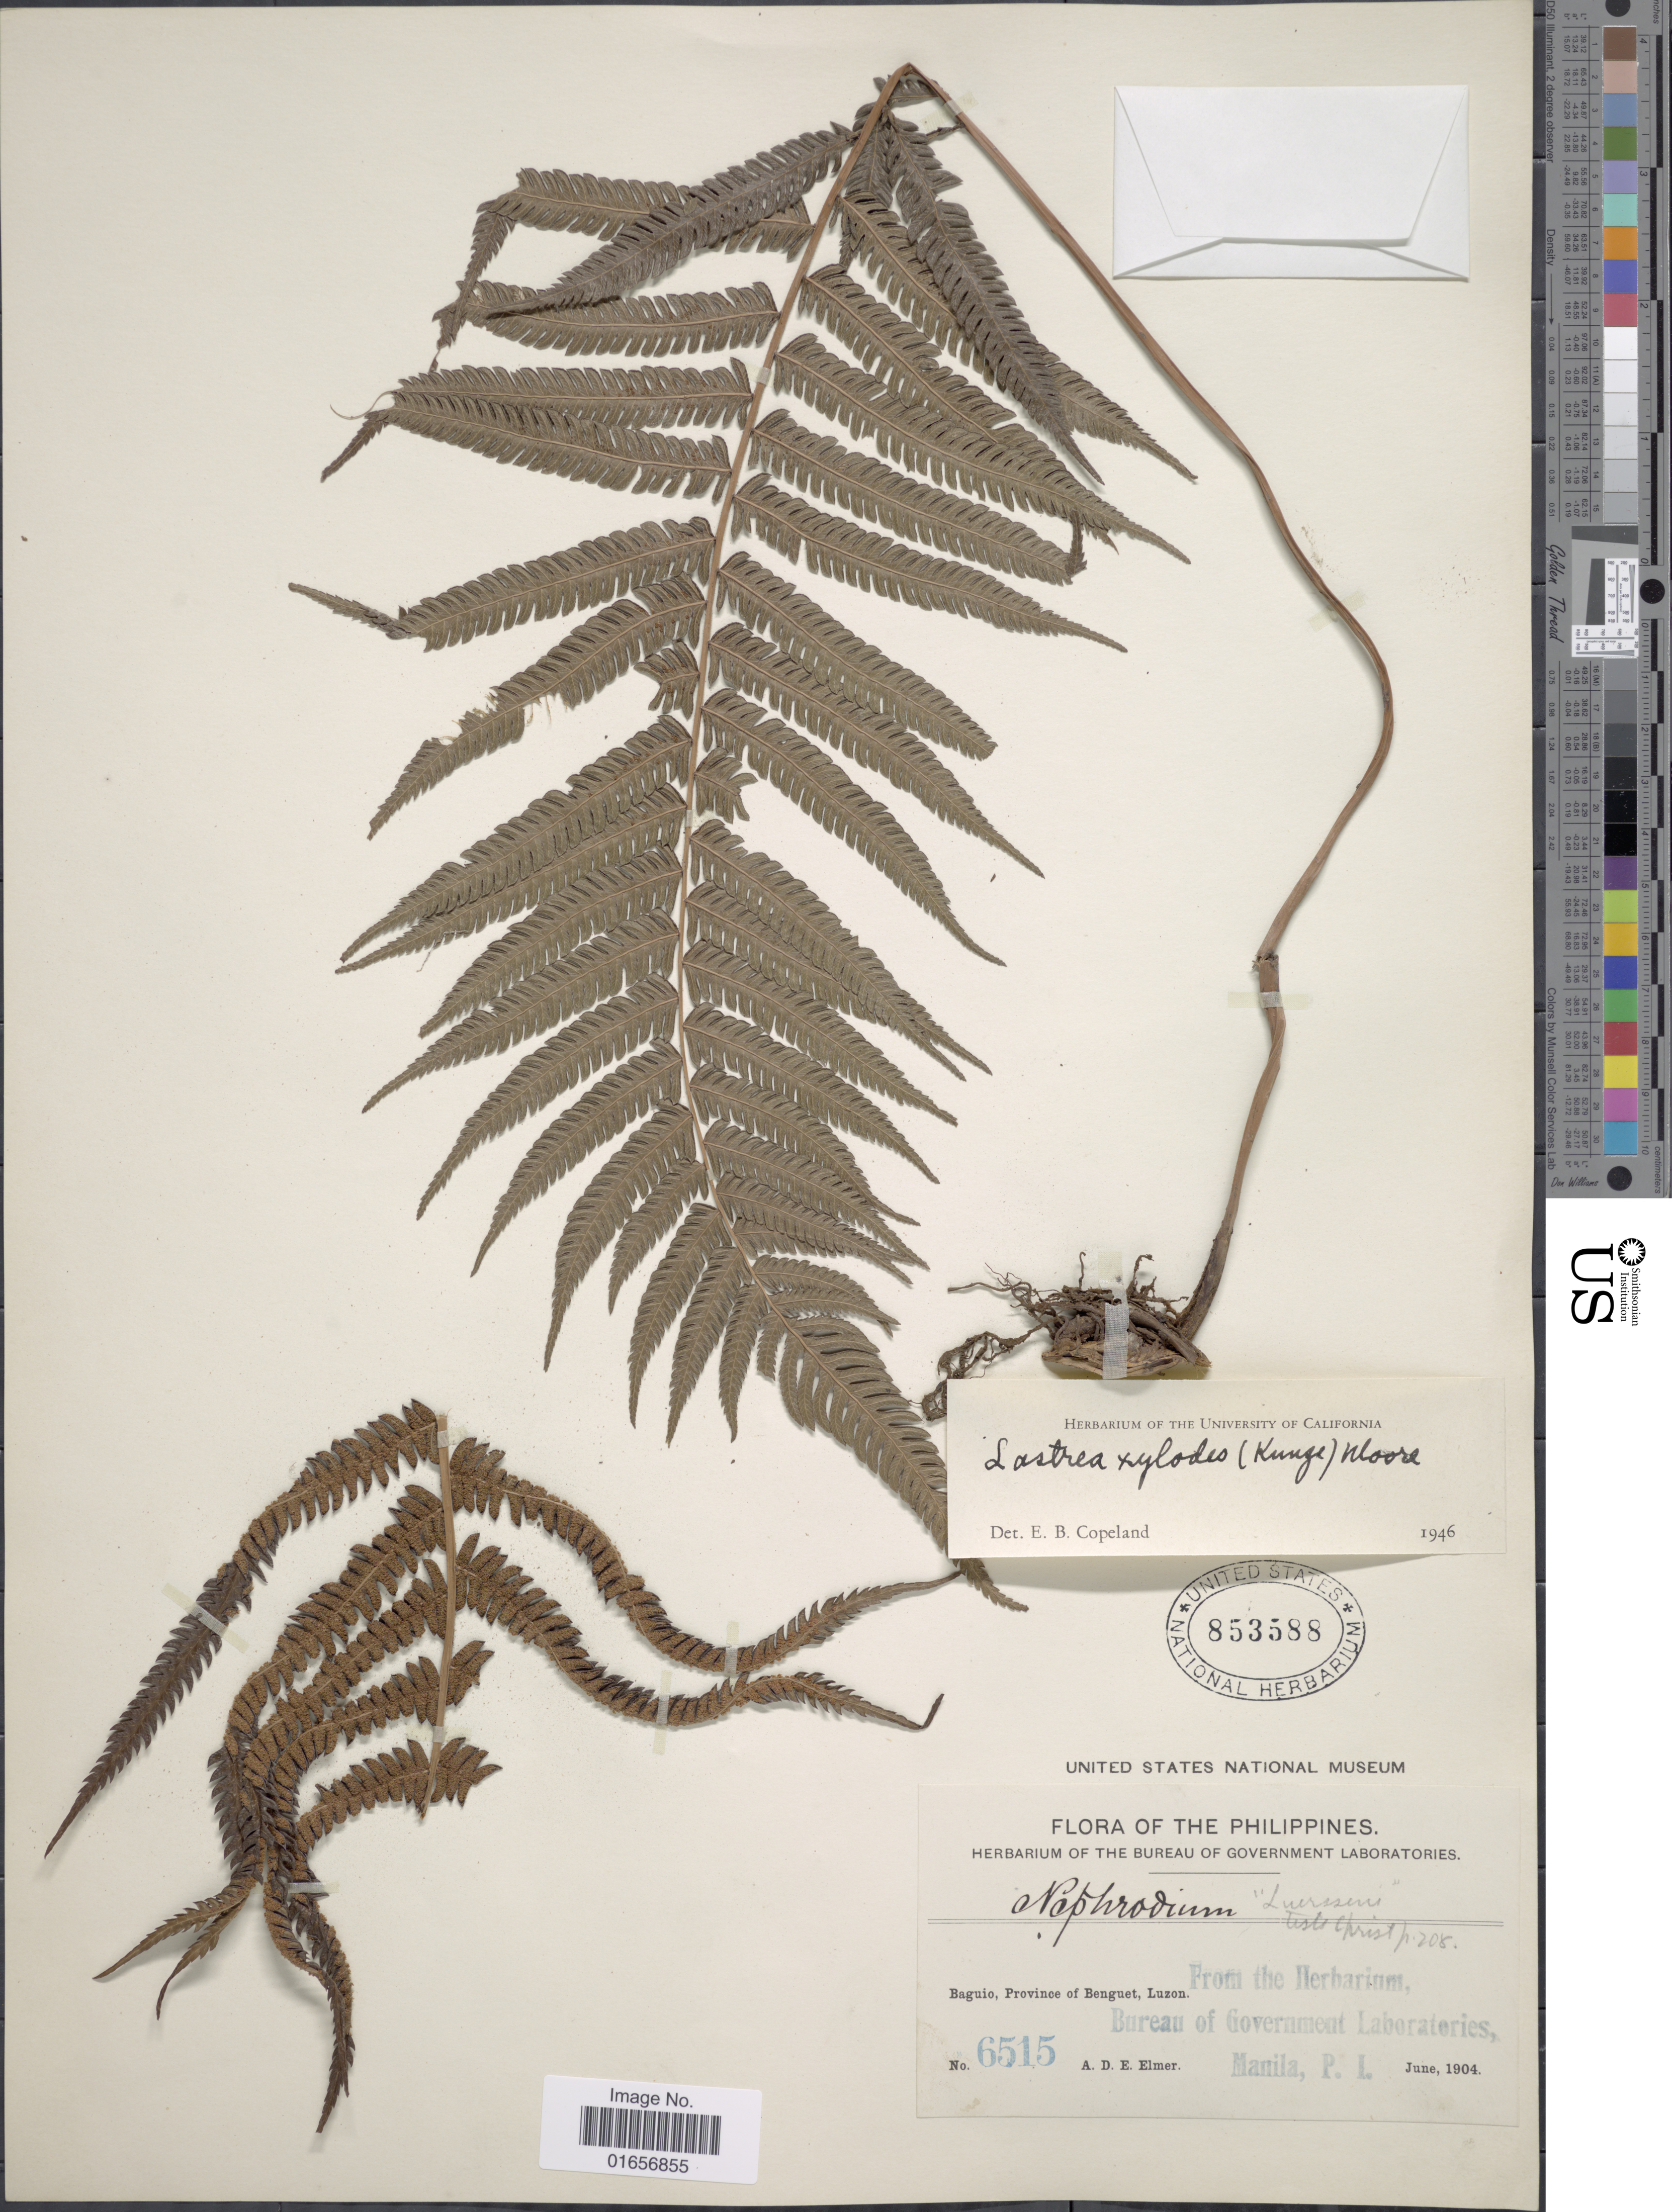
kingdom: Plantae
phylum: Tracheophyta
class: Polypodiopsida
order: Polypodiales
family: Thelypteridaceae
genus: Pseudocyclosorus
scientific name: Pseudocyclosorus tylodes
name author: (Kunze) Ching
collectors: A. D. E. Elmer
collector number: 6515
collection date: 1904-06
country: Philippines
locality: Baguio, Subprovince of Benguet, Luzon, Manila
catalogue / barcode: US 853588